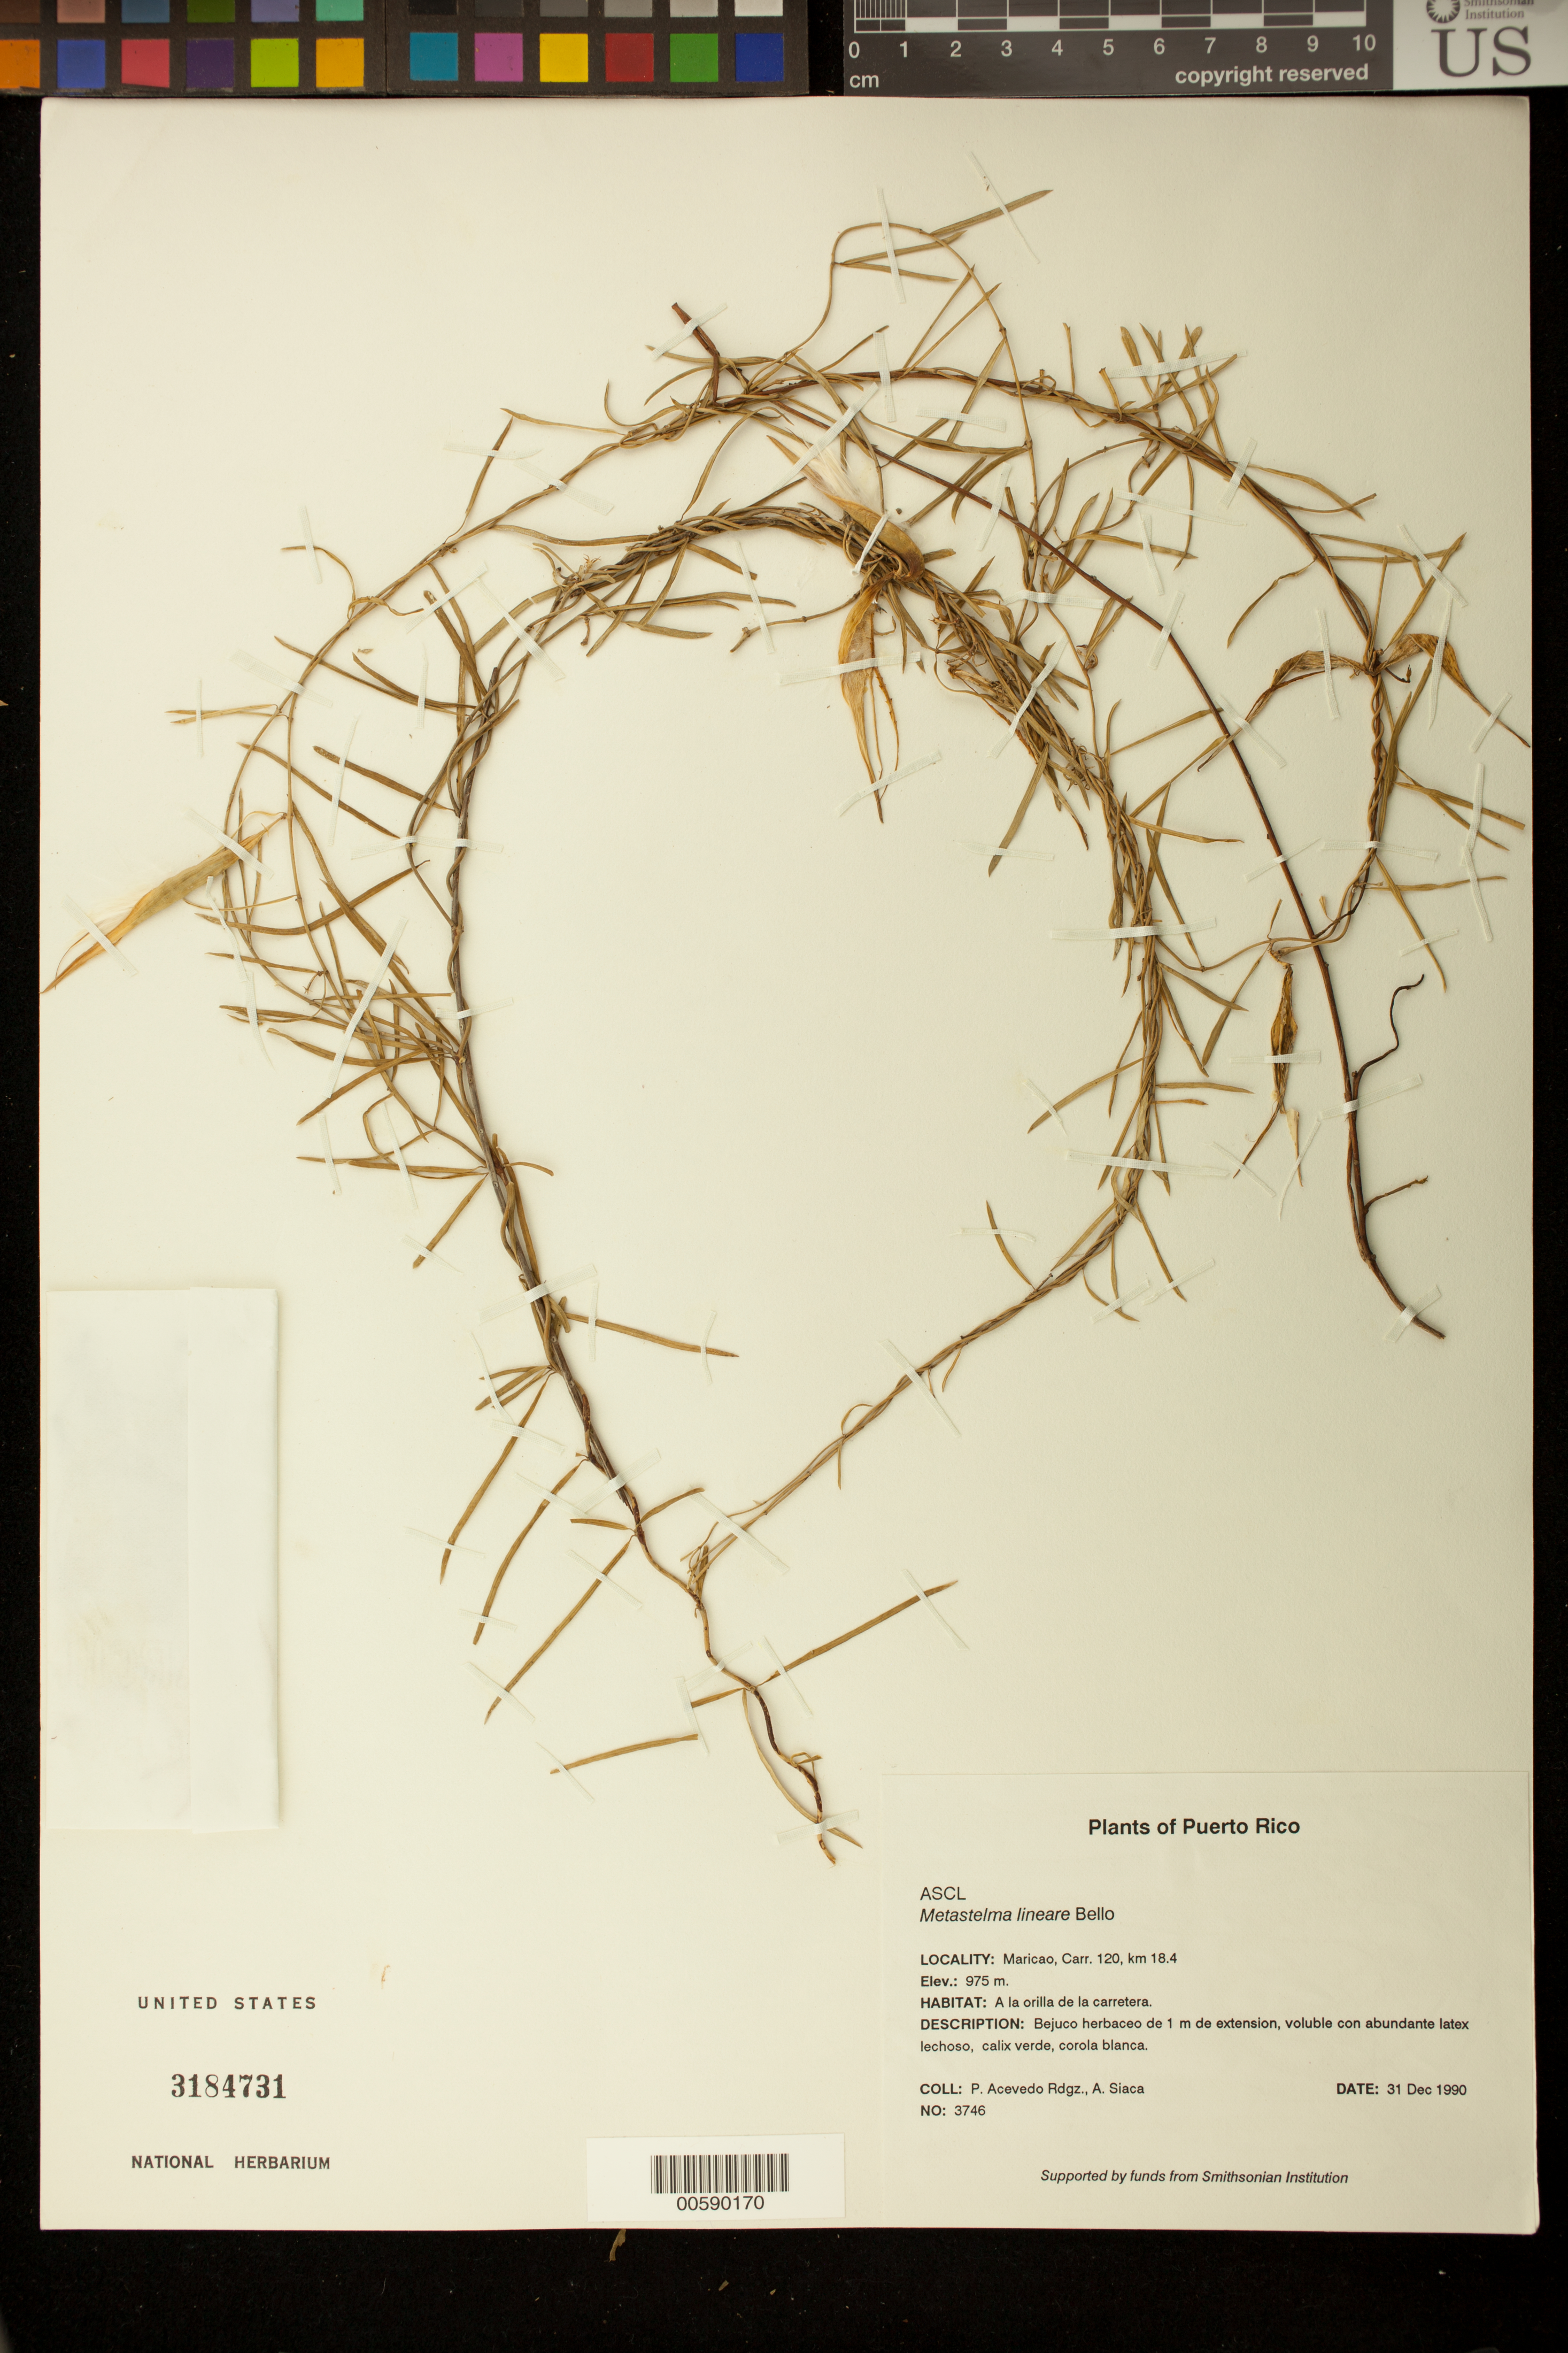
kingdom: Plantae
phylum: Tracheophyta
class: Magnoliopsida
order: Gentianales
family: Apocynaceae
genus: Metastelma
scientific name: Metastelma lineare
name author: Bello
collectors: P. Acevedo-Rodr. & A. Siaca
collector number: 3746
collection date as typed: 31 Dec 1990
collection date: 1990-12-31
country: Puerto Rico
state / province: Maricao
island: Puerto Rico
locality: Maricao, Carr. 120, km 18.4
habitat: A la orilla de la carretera.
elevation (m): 975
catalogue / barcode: US 3184731